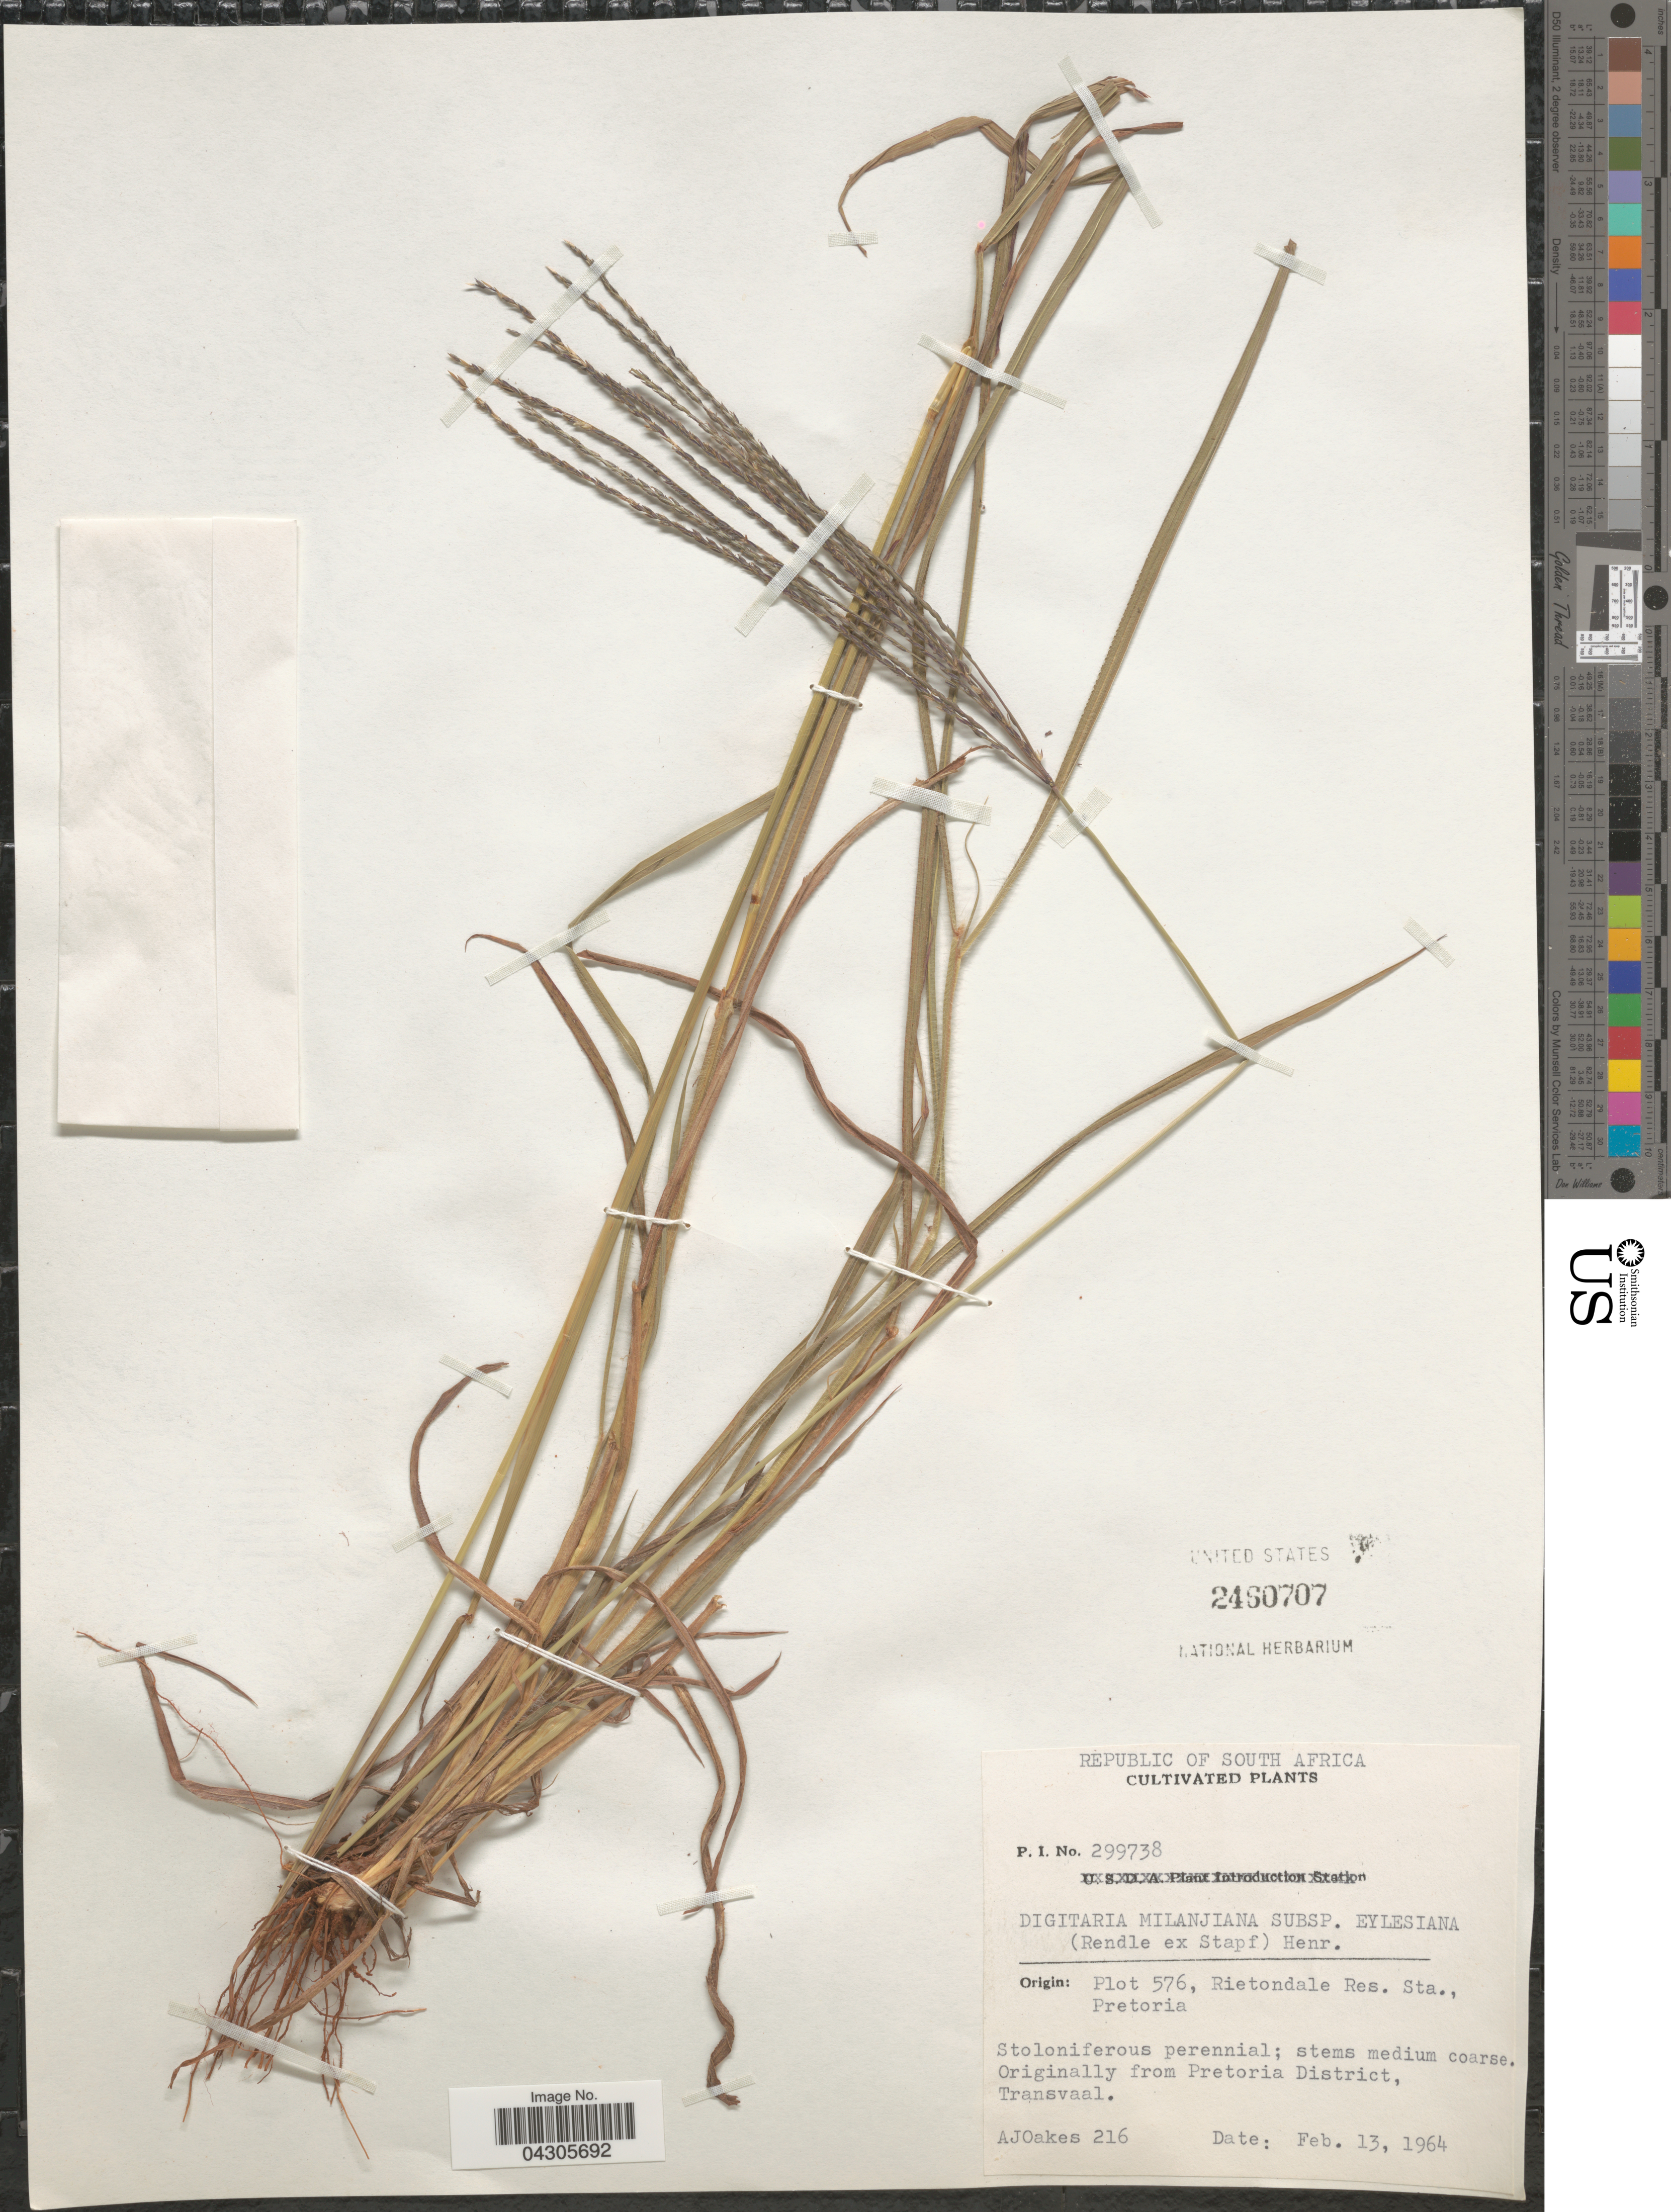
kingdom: Plantae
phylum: Tracheophyta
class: Liliopsida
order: Poales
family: Poaceae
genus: Digitaria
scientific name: Digitaria milanjiana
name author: (Rendle) Stapf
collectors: A. Oakes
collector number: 216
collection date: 1964-02-13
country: South Africa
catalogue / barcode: US 2460707